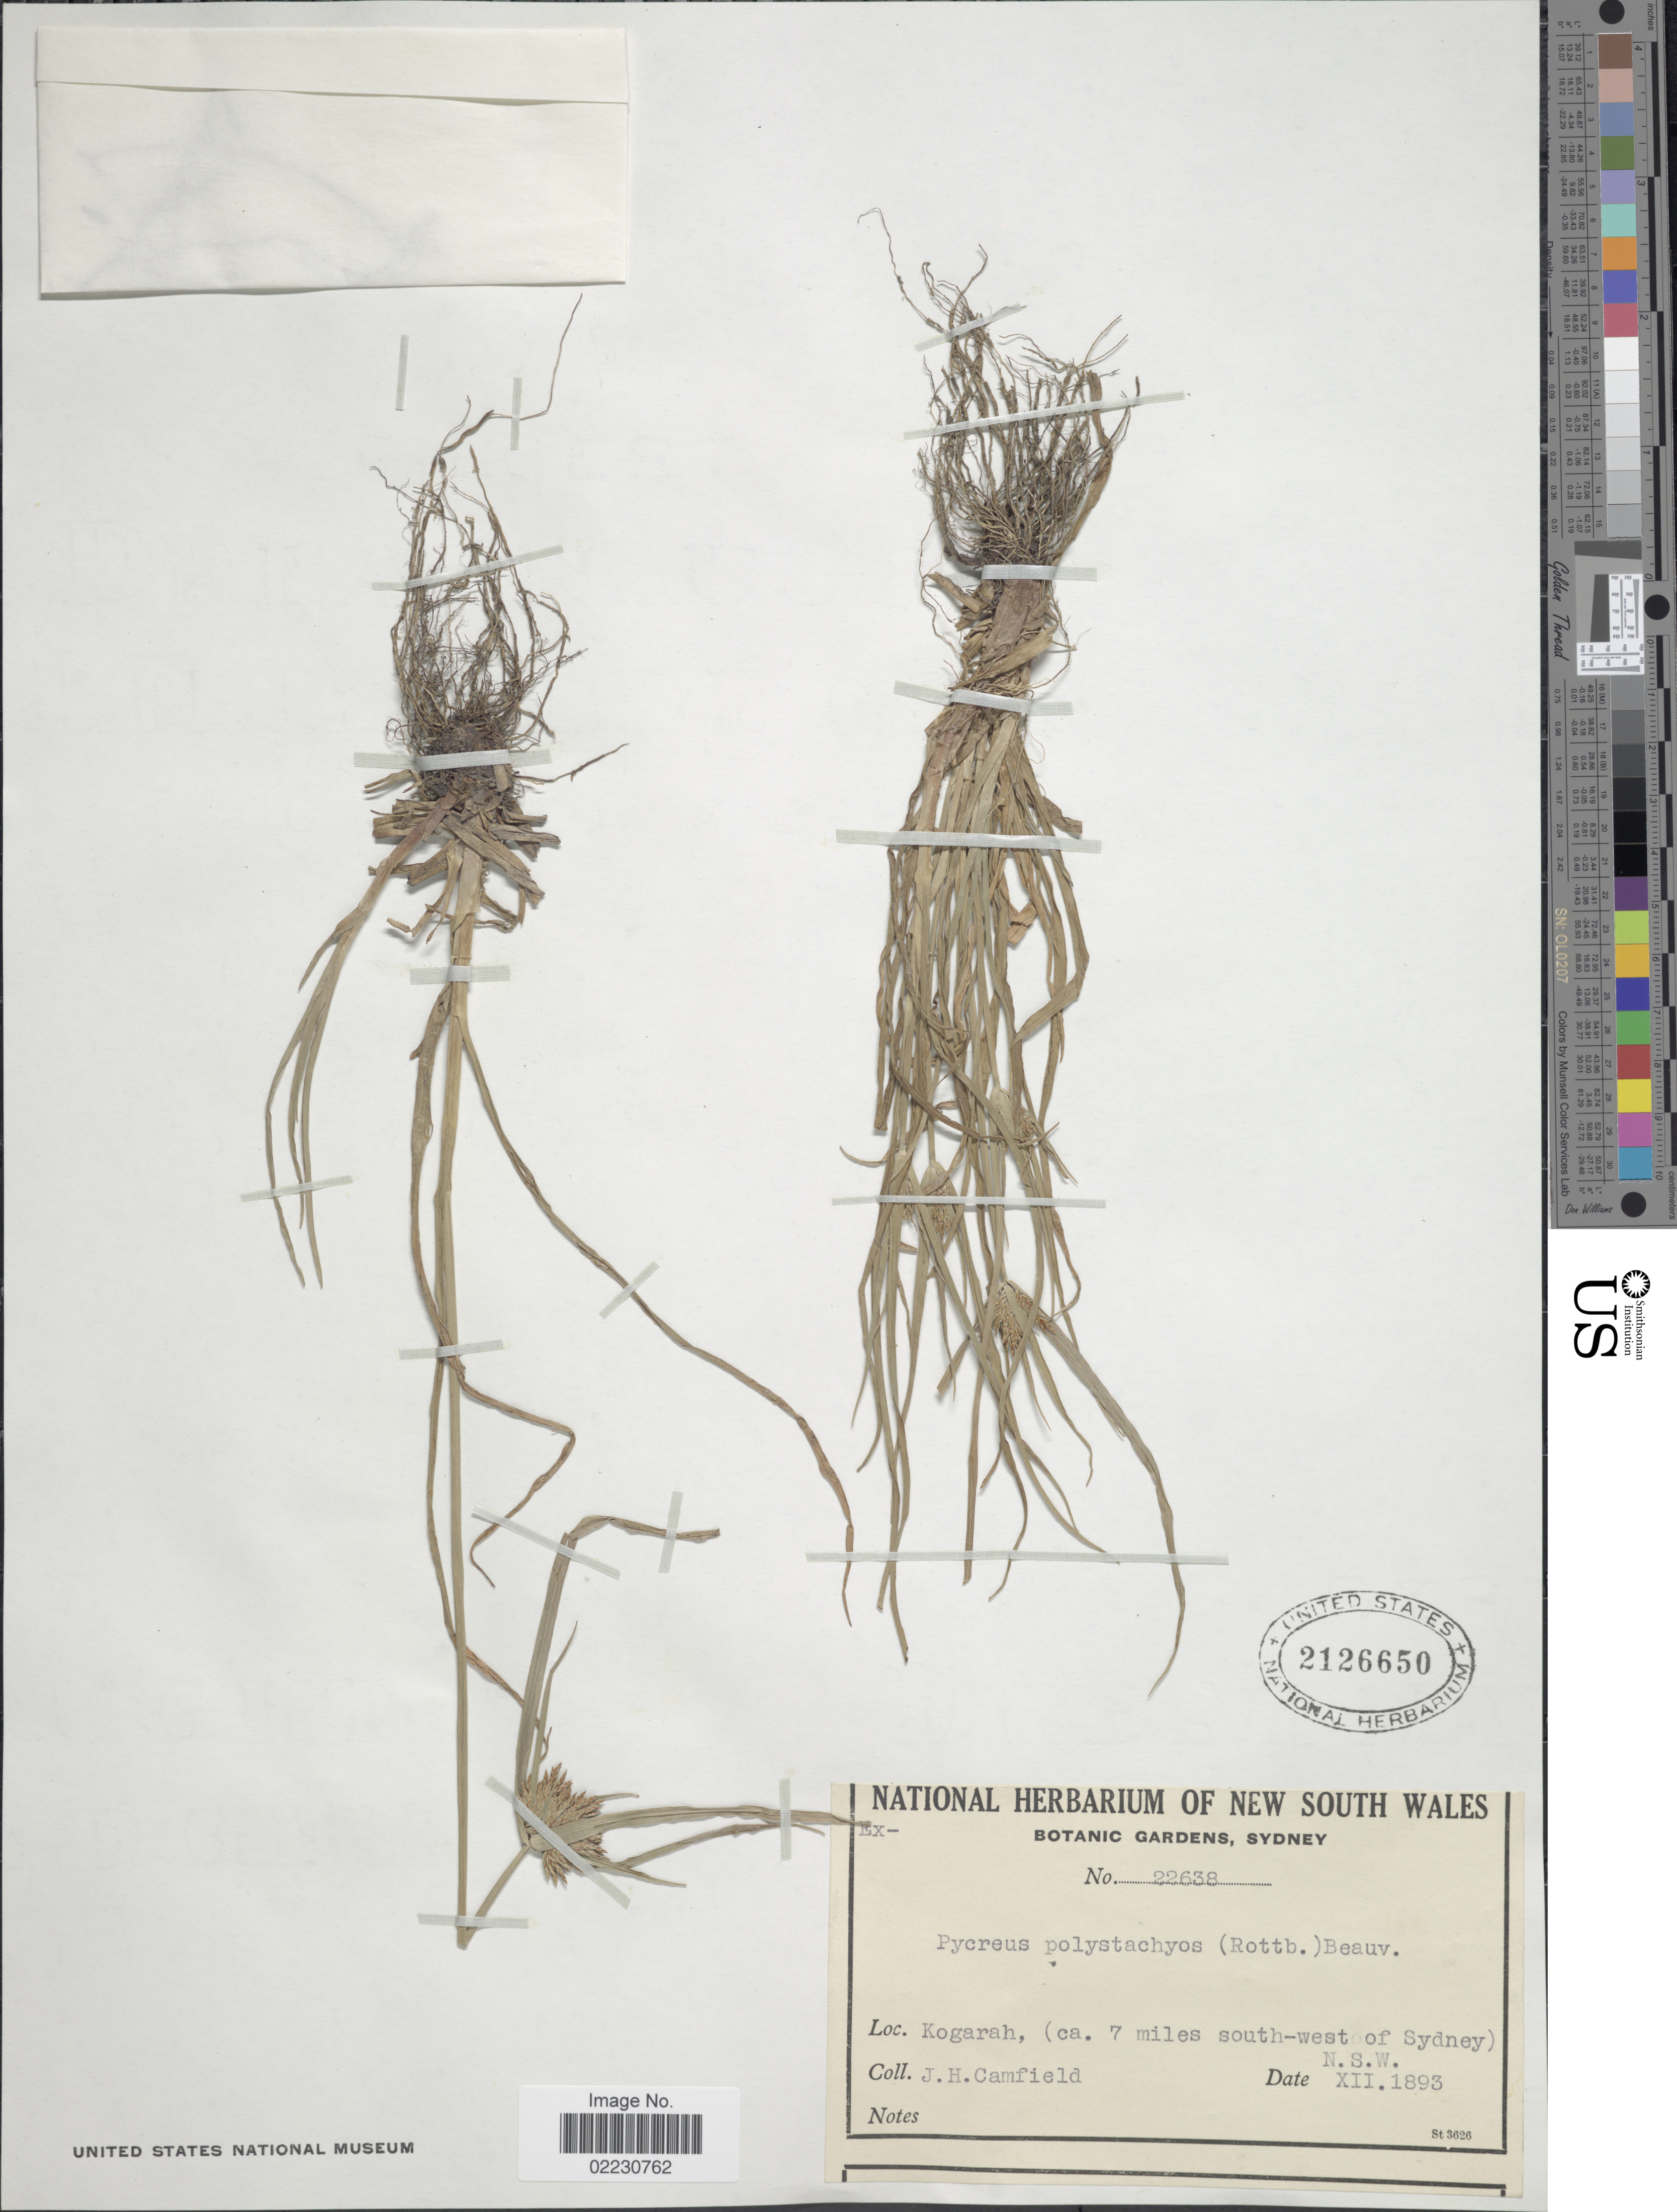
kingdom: Plantae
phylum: Tracheophyta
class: Liliopsida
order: Poales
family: Cyperaceae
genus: Cyperus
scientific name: Cyperus polystachyos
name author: Rottb.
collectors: J. Camfield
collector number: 22638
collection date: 1893-12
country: Australia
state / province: New South Wales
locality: Kogarah, (ca 7 miles south-west of Sydney), N.S.W.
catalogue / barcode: US 2126650